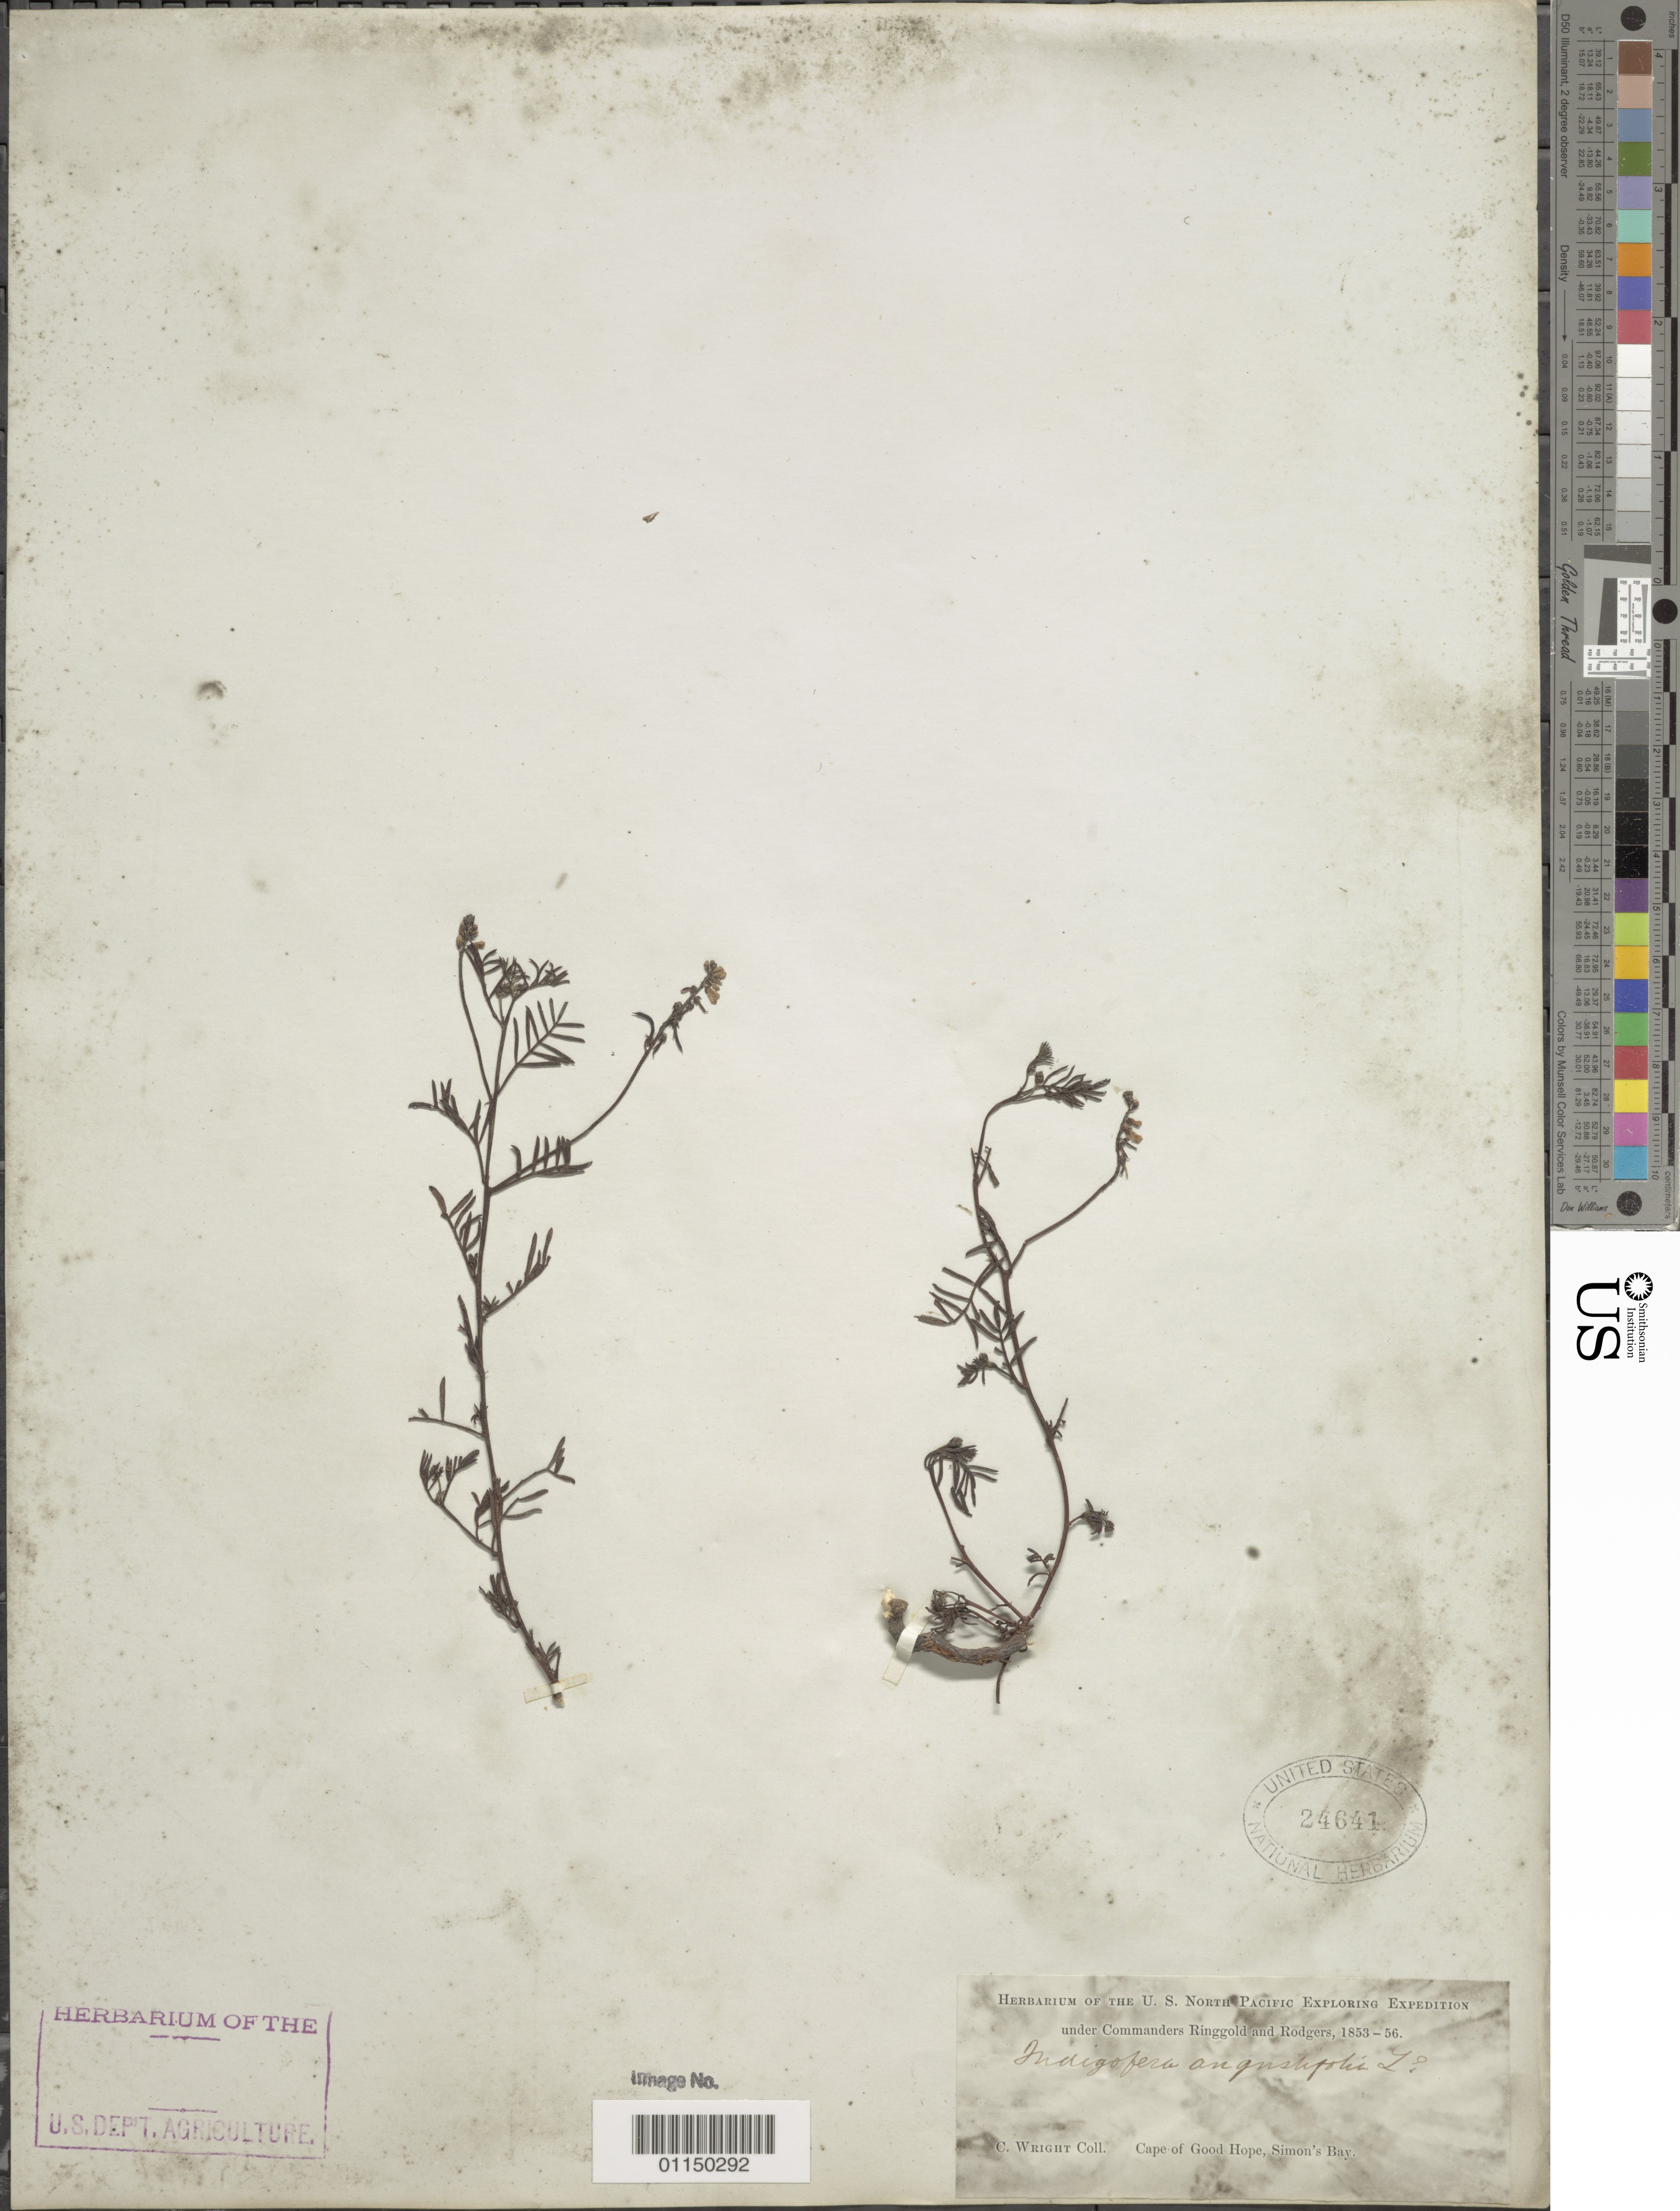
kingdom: Plantae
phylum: Tracheophyta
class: Magnoliopsida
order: Fabales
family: Fabaceae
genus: Indigofera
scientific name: Indigofera angustifolia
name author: L.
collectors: C. Wright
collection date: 1853/1856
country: South Africa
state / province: Western Cape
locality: Cape of Good Hope, Simon's Bay.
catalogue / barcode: US 24641